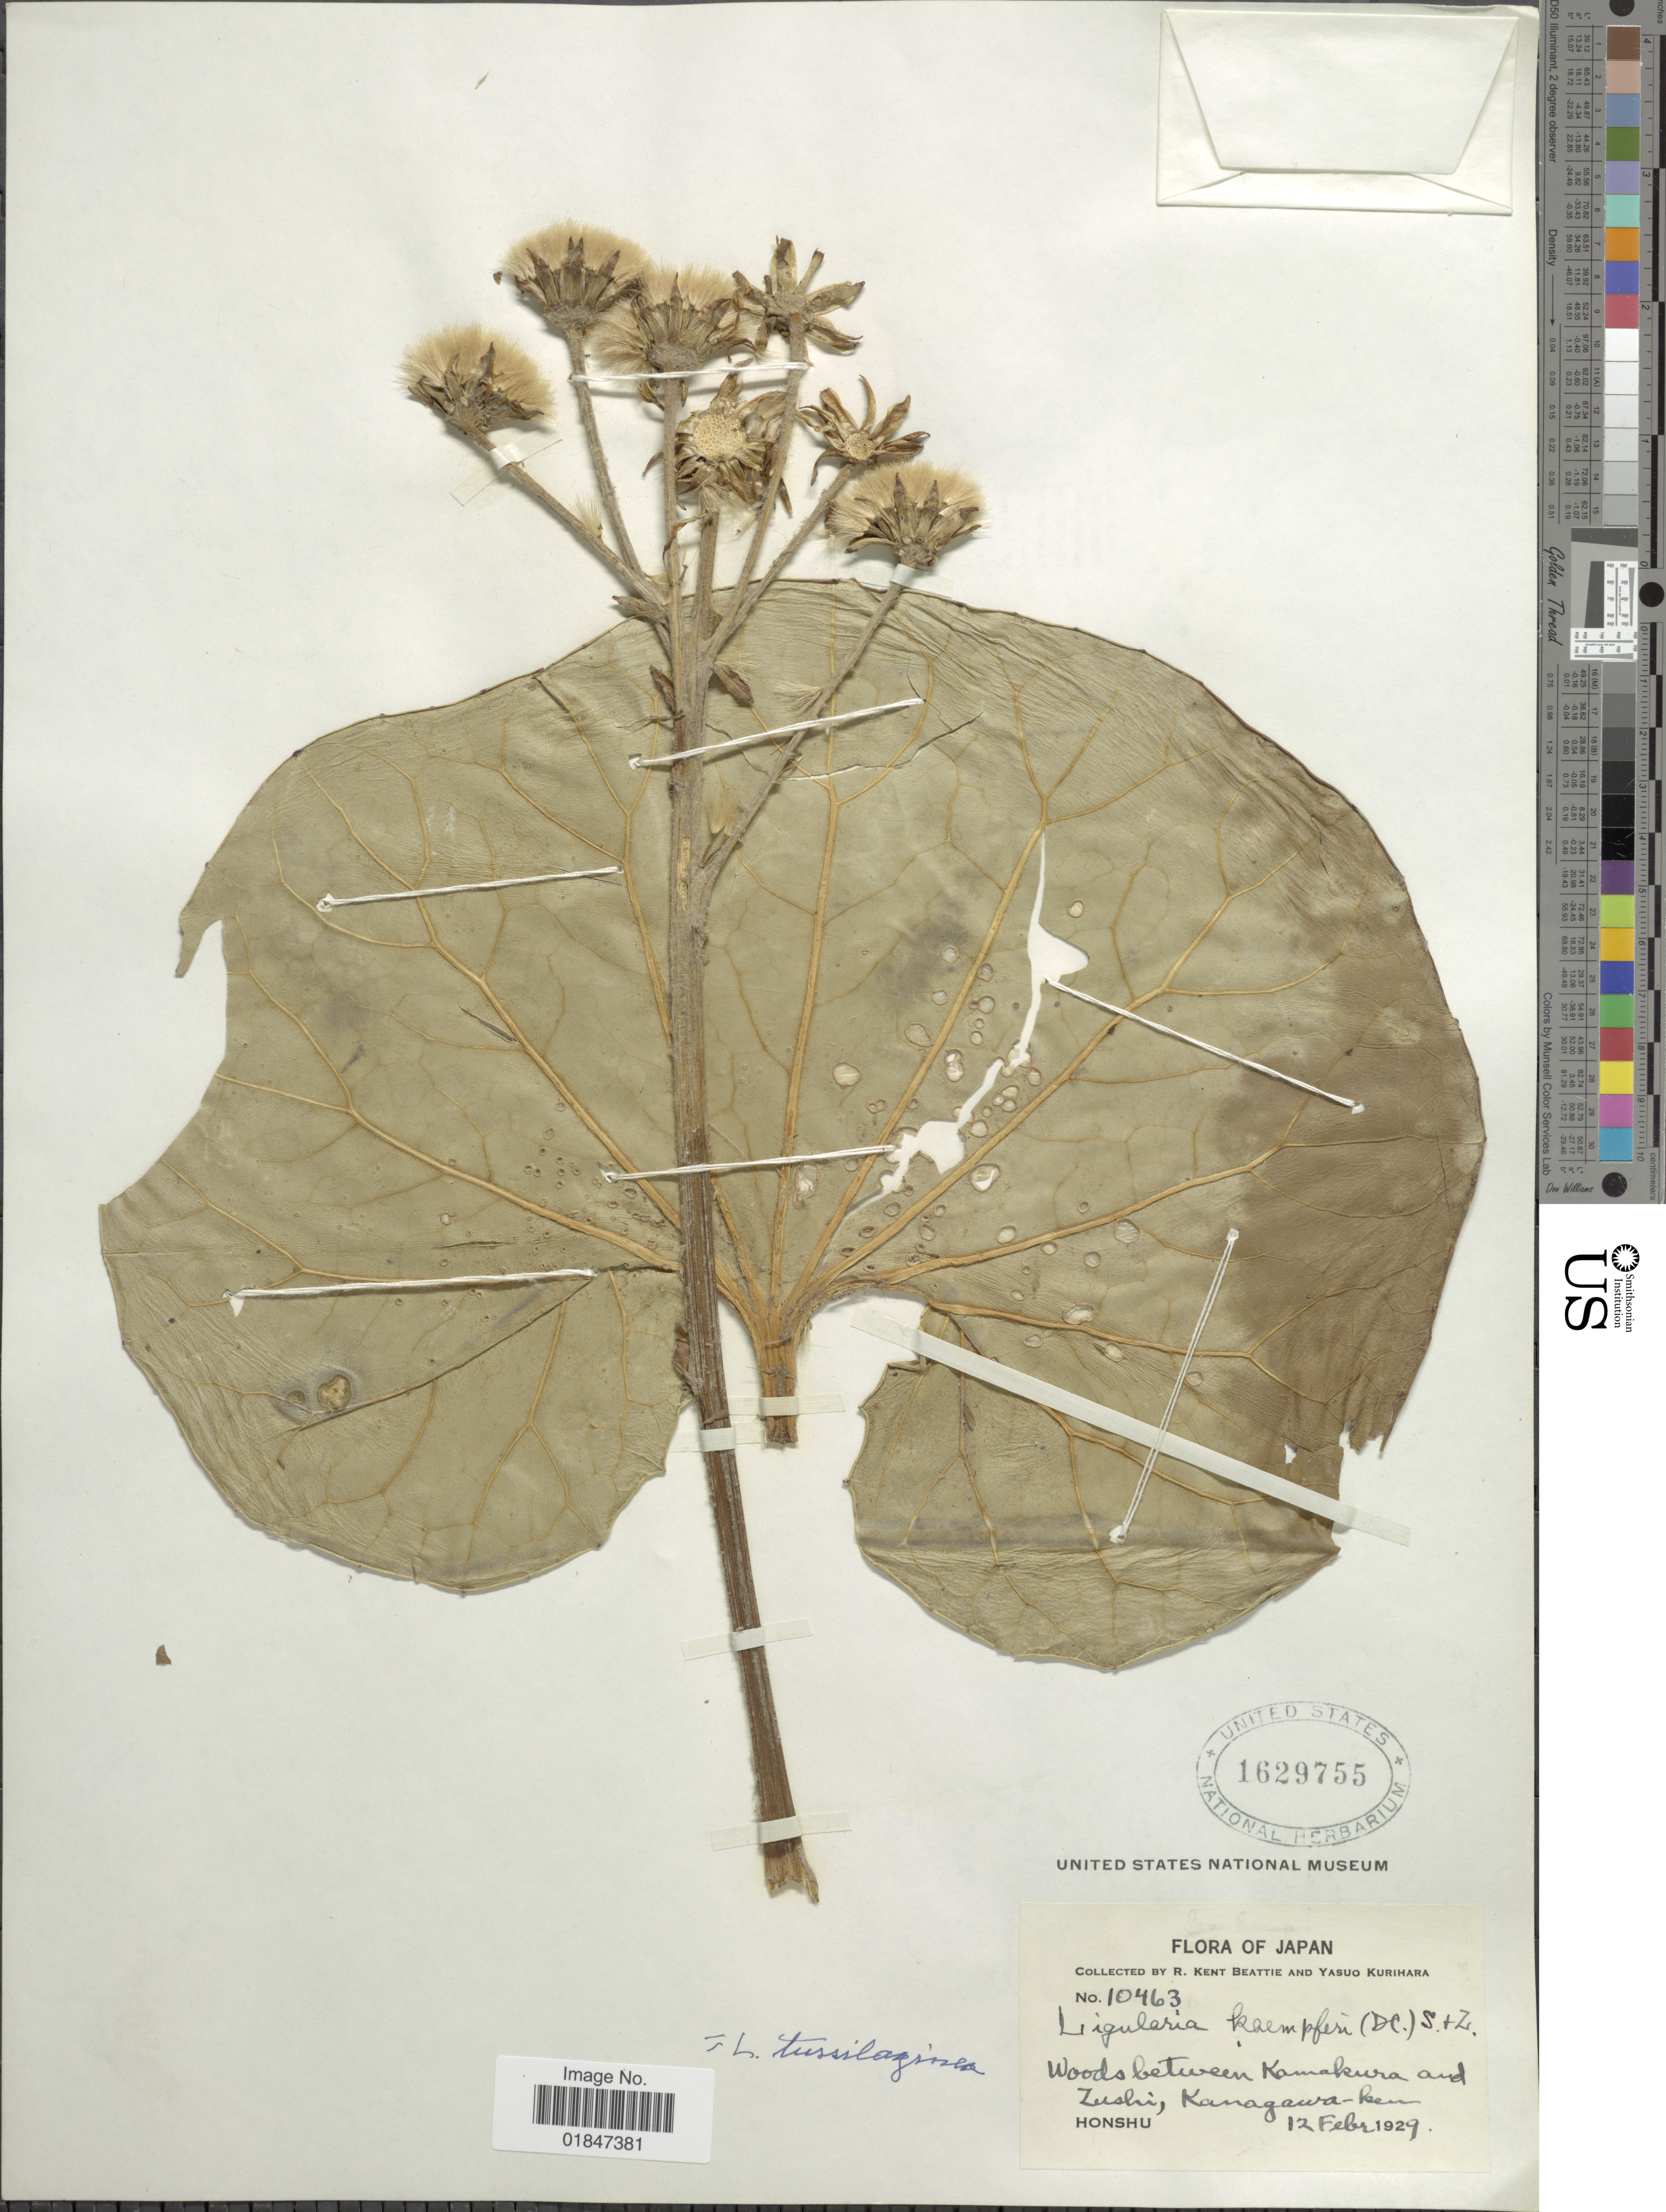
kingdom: Plantae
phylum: Tracheophyta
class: Magnoliopsida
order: Asterales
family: Asteraceae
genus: Farfugium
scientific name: Farfugium japonicum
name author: (L.) Kitam.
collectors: R. K. Beattie & Y. Kurihara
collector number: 10463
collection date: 1929-02-12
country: Japan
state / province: Kanagawa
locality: Woods between Kamakura and Zushi, Kanagawa-ken, Honshu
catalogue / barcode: US 1629755